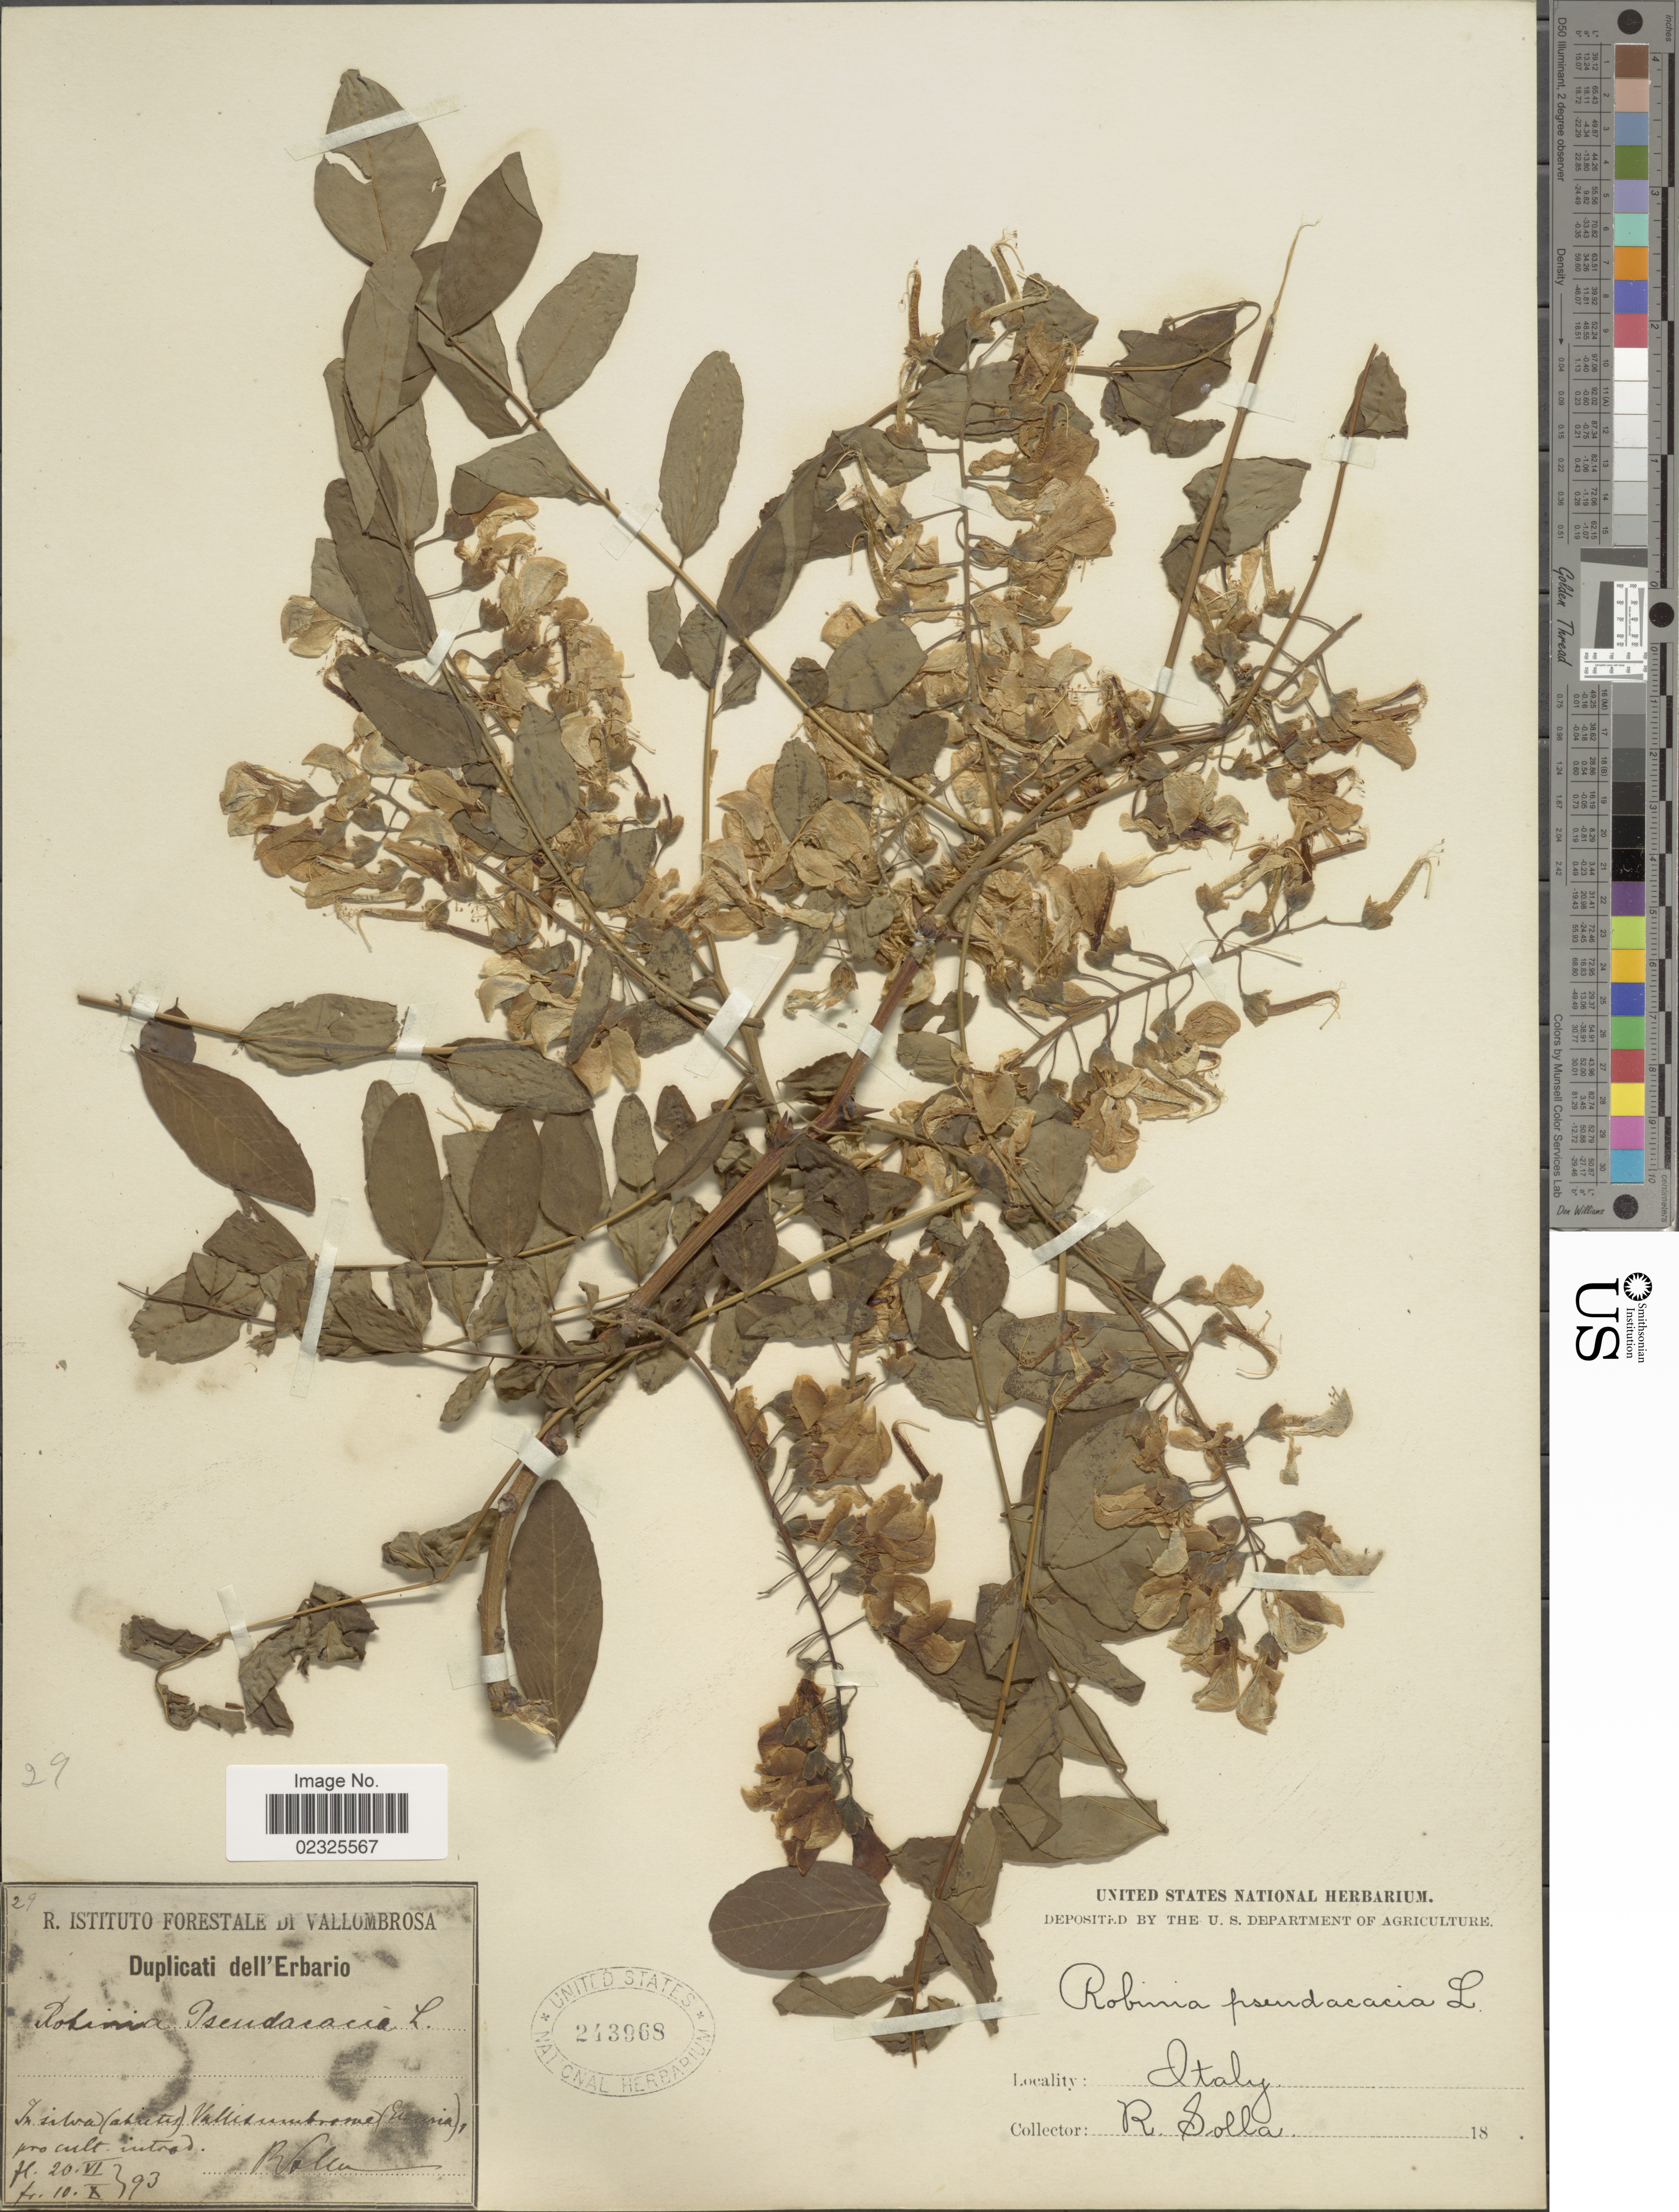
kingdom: Plantae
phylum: Tracheophyta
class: Magnoliopsida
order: Fabales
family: Fabaceae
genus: Robinia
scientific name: Robinia pseudoacacia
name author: L.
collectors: R. Solla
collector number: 29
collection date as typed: Transcribed d/m/y: 20/6/93 to 10/10/93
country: Italy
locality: In sival abieta Valissumbrome (Evania) [interpreted]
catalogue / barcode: US 243968